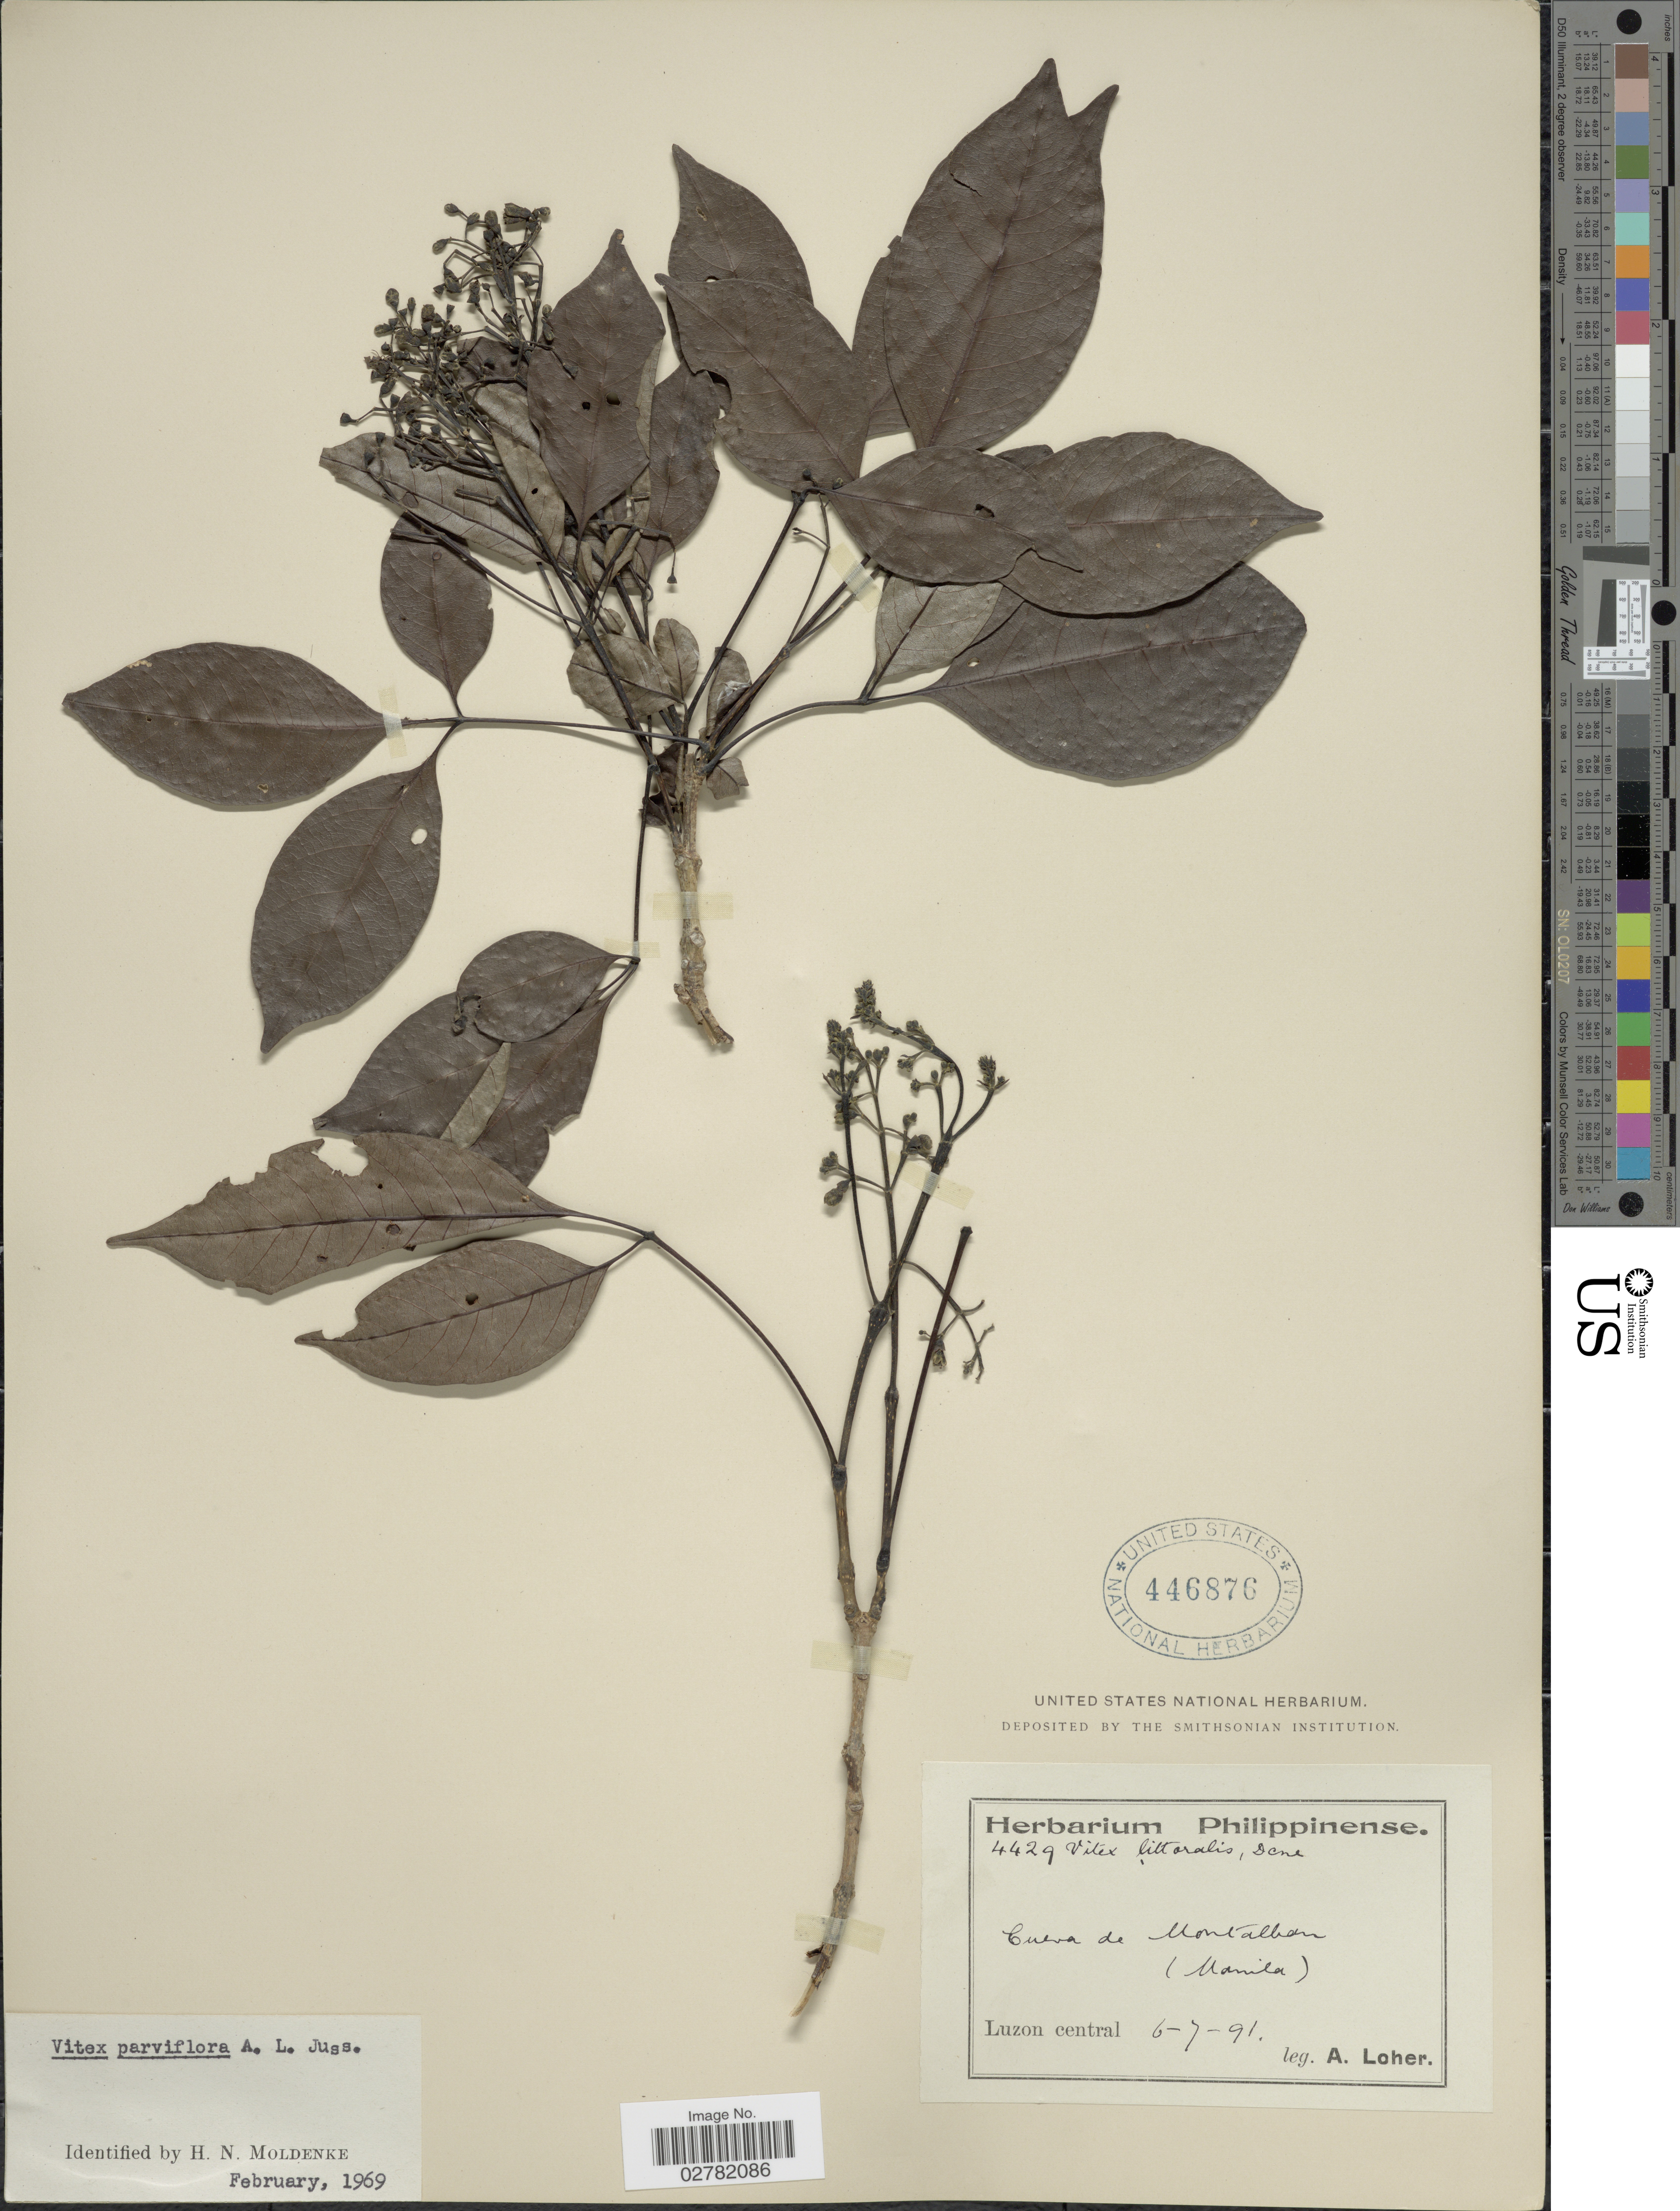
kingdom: Plantae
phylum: Tracheophyta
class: Magnoliopsida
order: Lamiales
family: Lamiaceae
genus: Vitex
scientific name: Vitex parviflora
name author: Juss.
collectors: A. Loher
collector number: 4429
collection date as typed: Transcribed d/m/y: 6/7/91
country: Philippines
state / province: Central Luzon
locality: Cueva de Montalban (Manila).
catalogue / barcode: US 446876